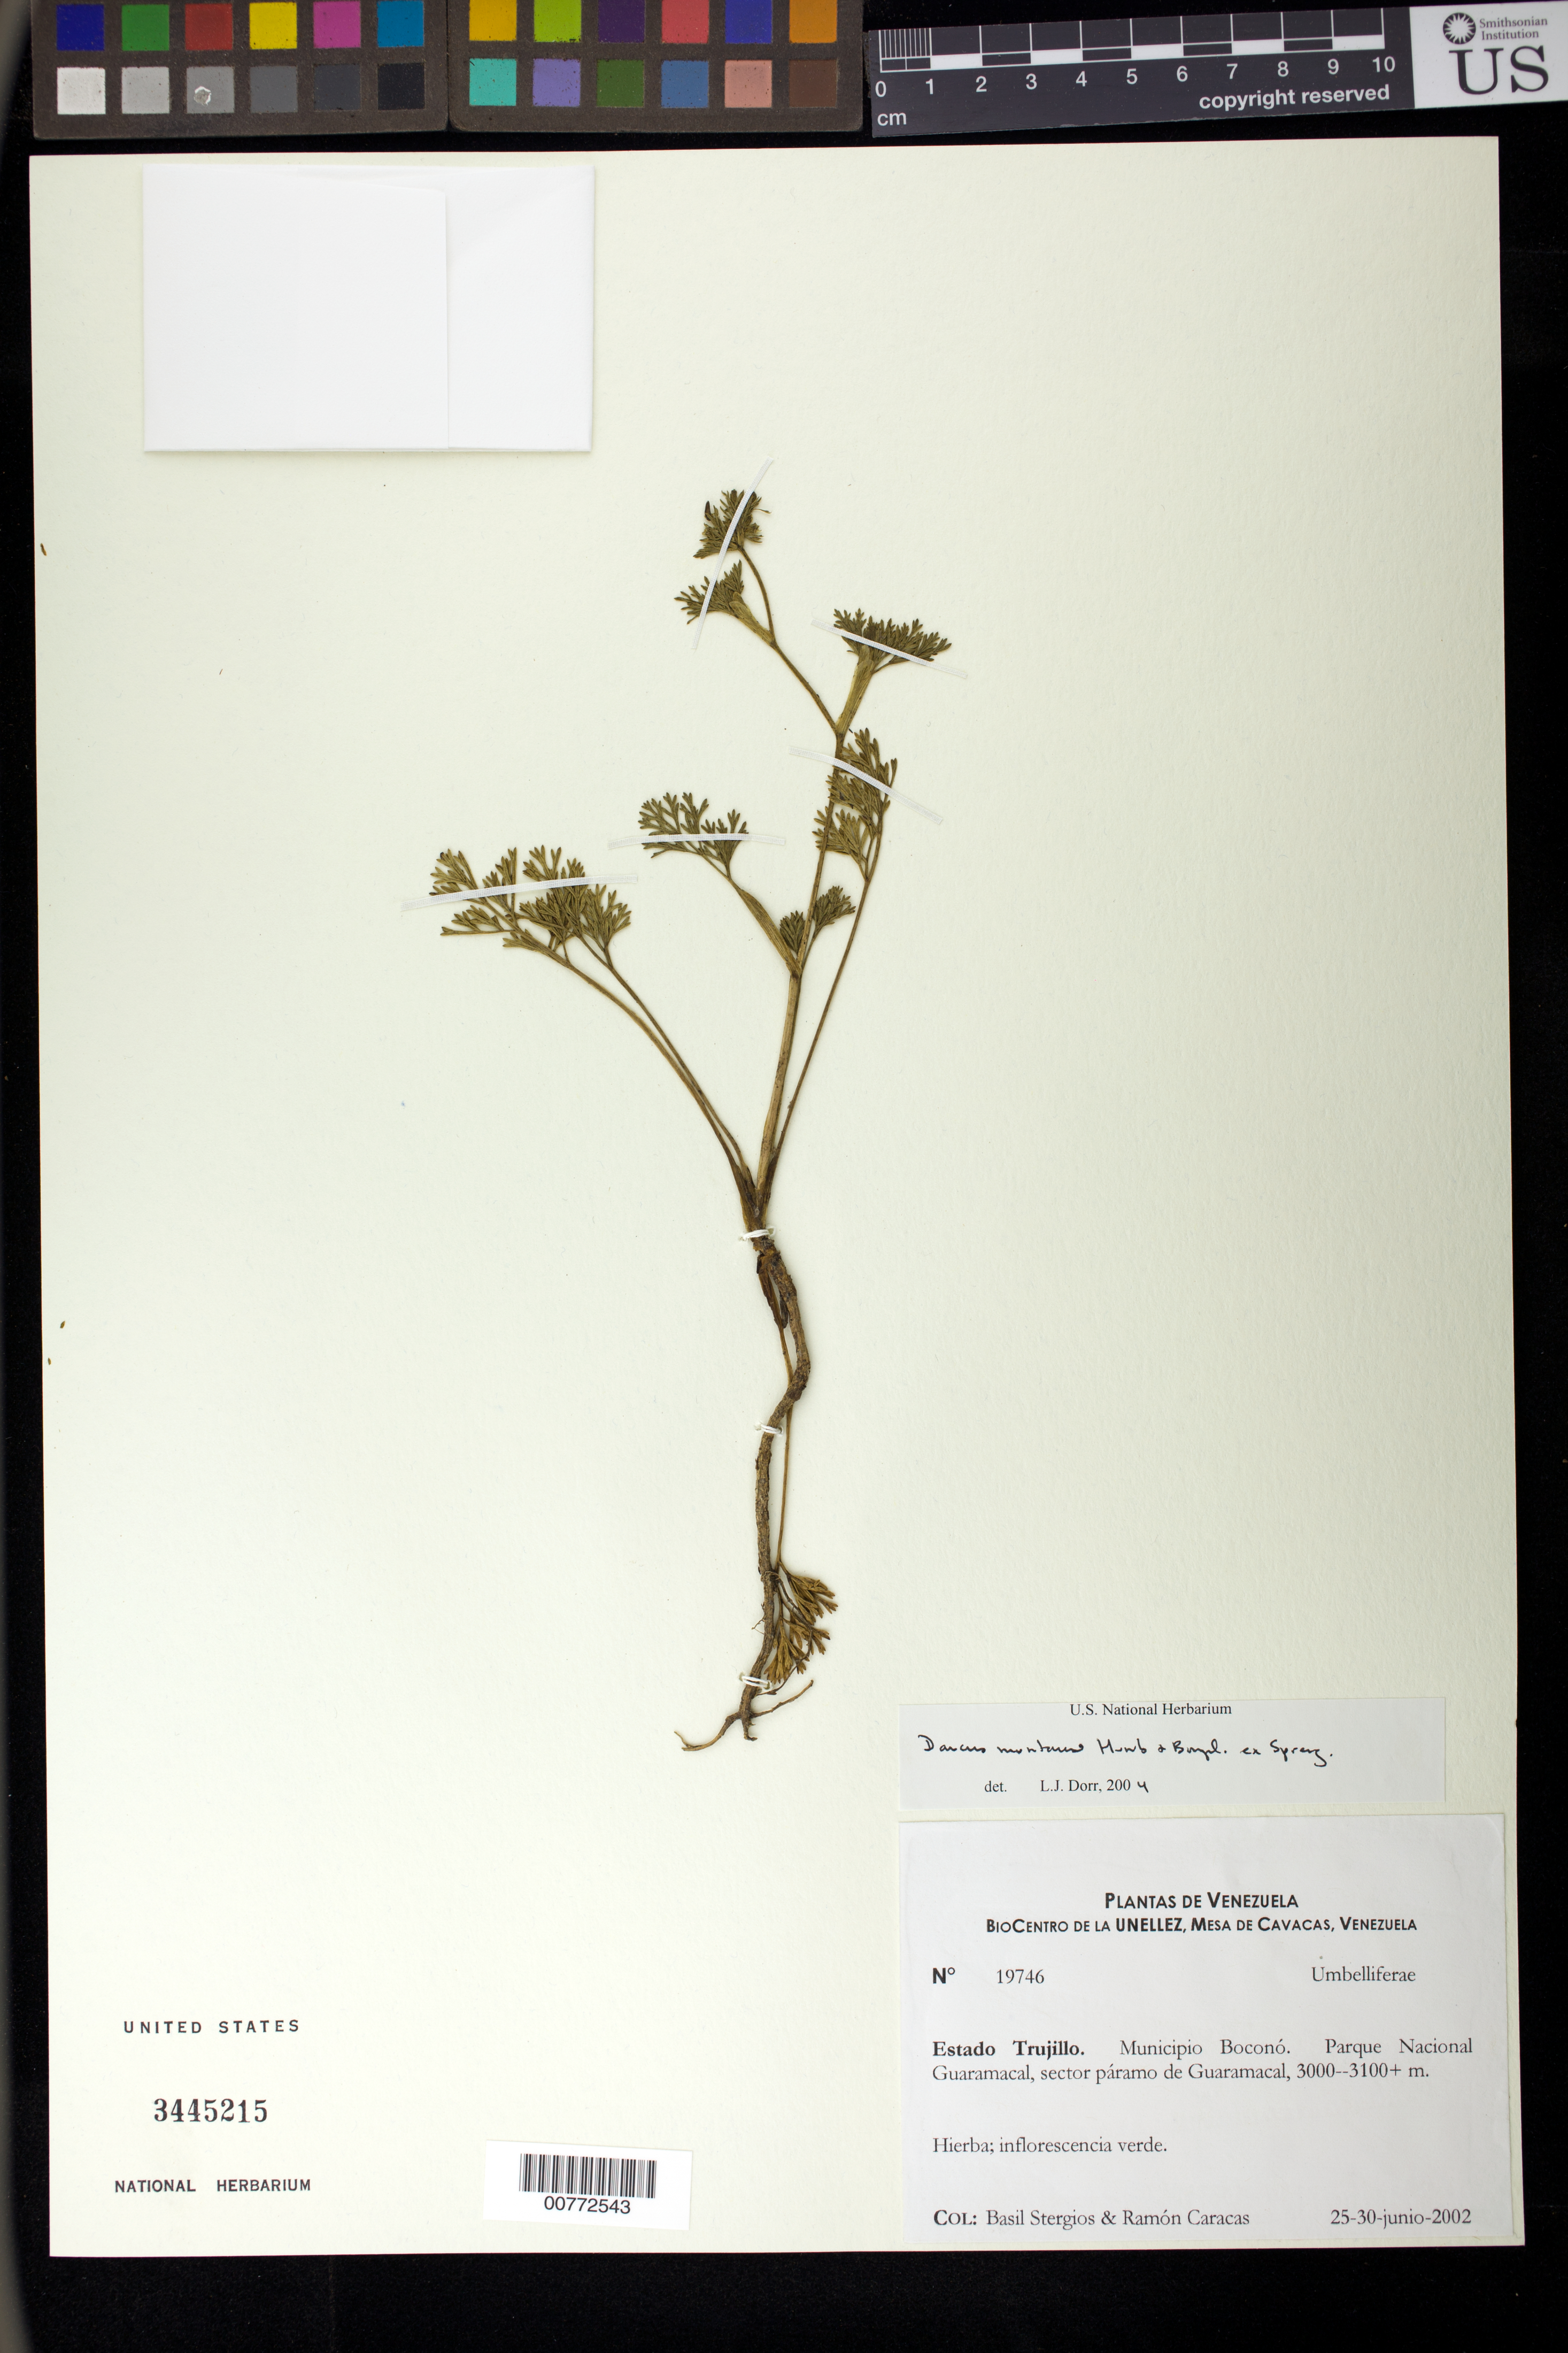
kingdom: Plantae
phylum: Tracheophyta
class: Magnoliopsida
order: Apiales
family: Apiaceae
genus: Daucus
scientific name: Daucus montanus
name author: Humb. & Bonpl. ex Spreng.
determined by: Dorr, L. J., (BOT), Smithsonian Institution - National Museum of Natural History (UNITED STATES)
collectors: B. G. Stergios & R. Caracas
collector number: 19746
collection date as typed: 25 Jun 2002 to 30 Jun 2002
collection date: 2002-06-25/2002-06-30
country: Venezuela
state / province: Trujillo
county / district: Boconó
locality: Parque Nacional Guaramacal, páramo de Guaramacal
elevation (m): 3000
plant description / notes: PORT, US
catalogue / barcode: US 3445215